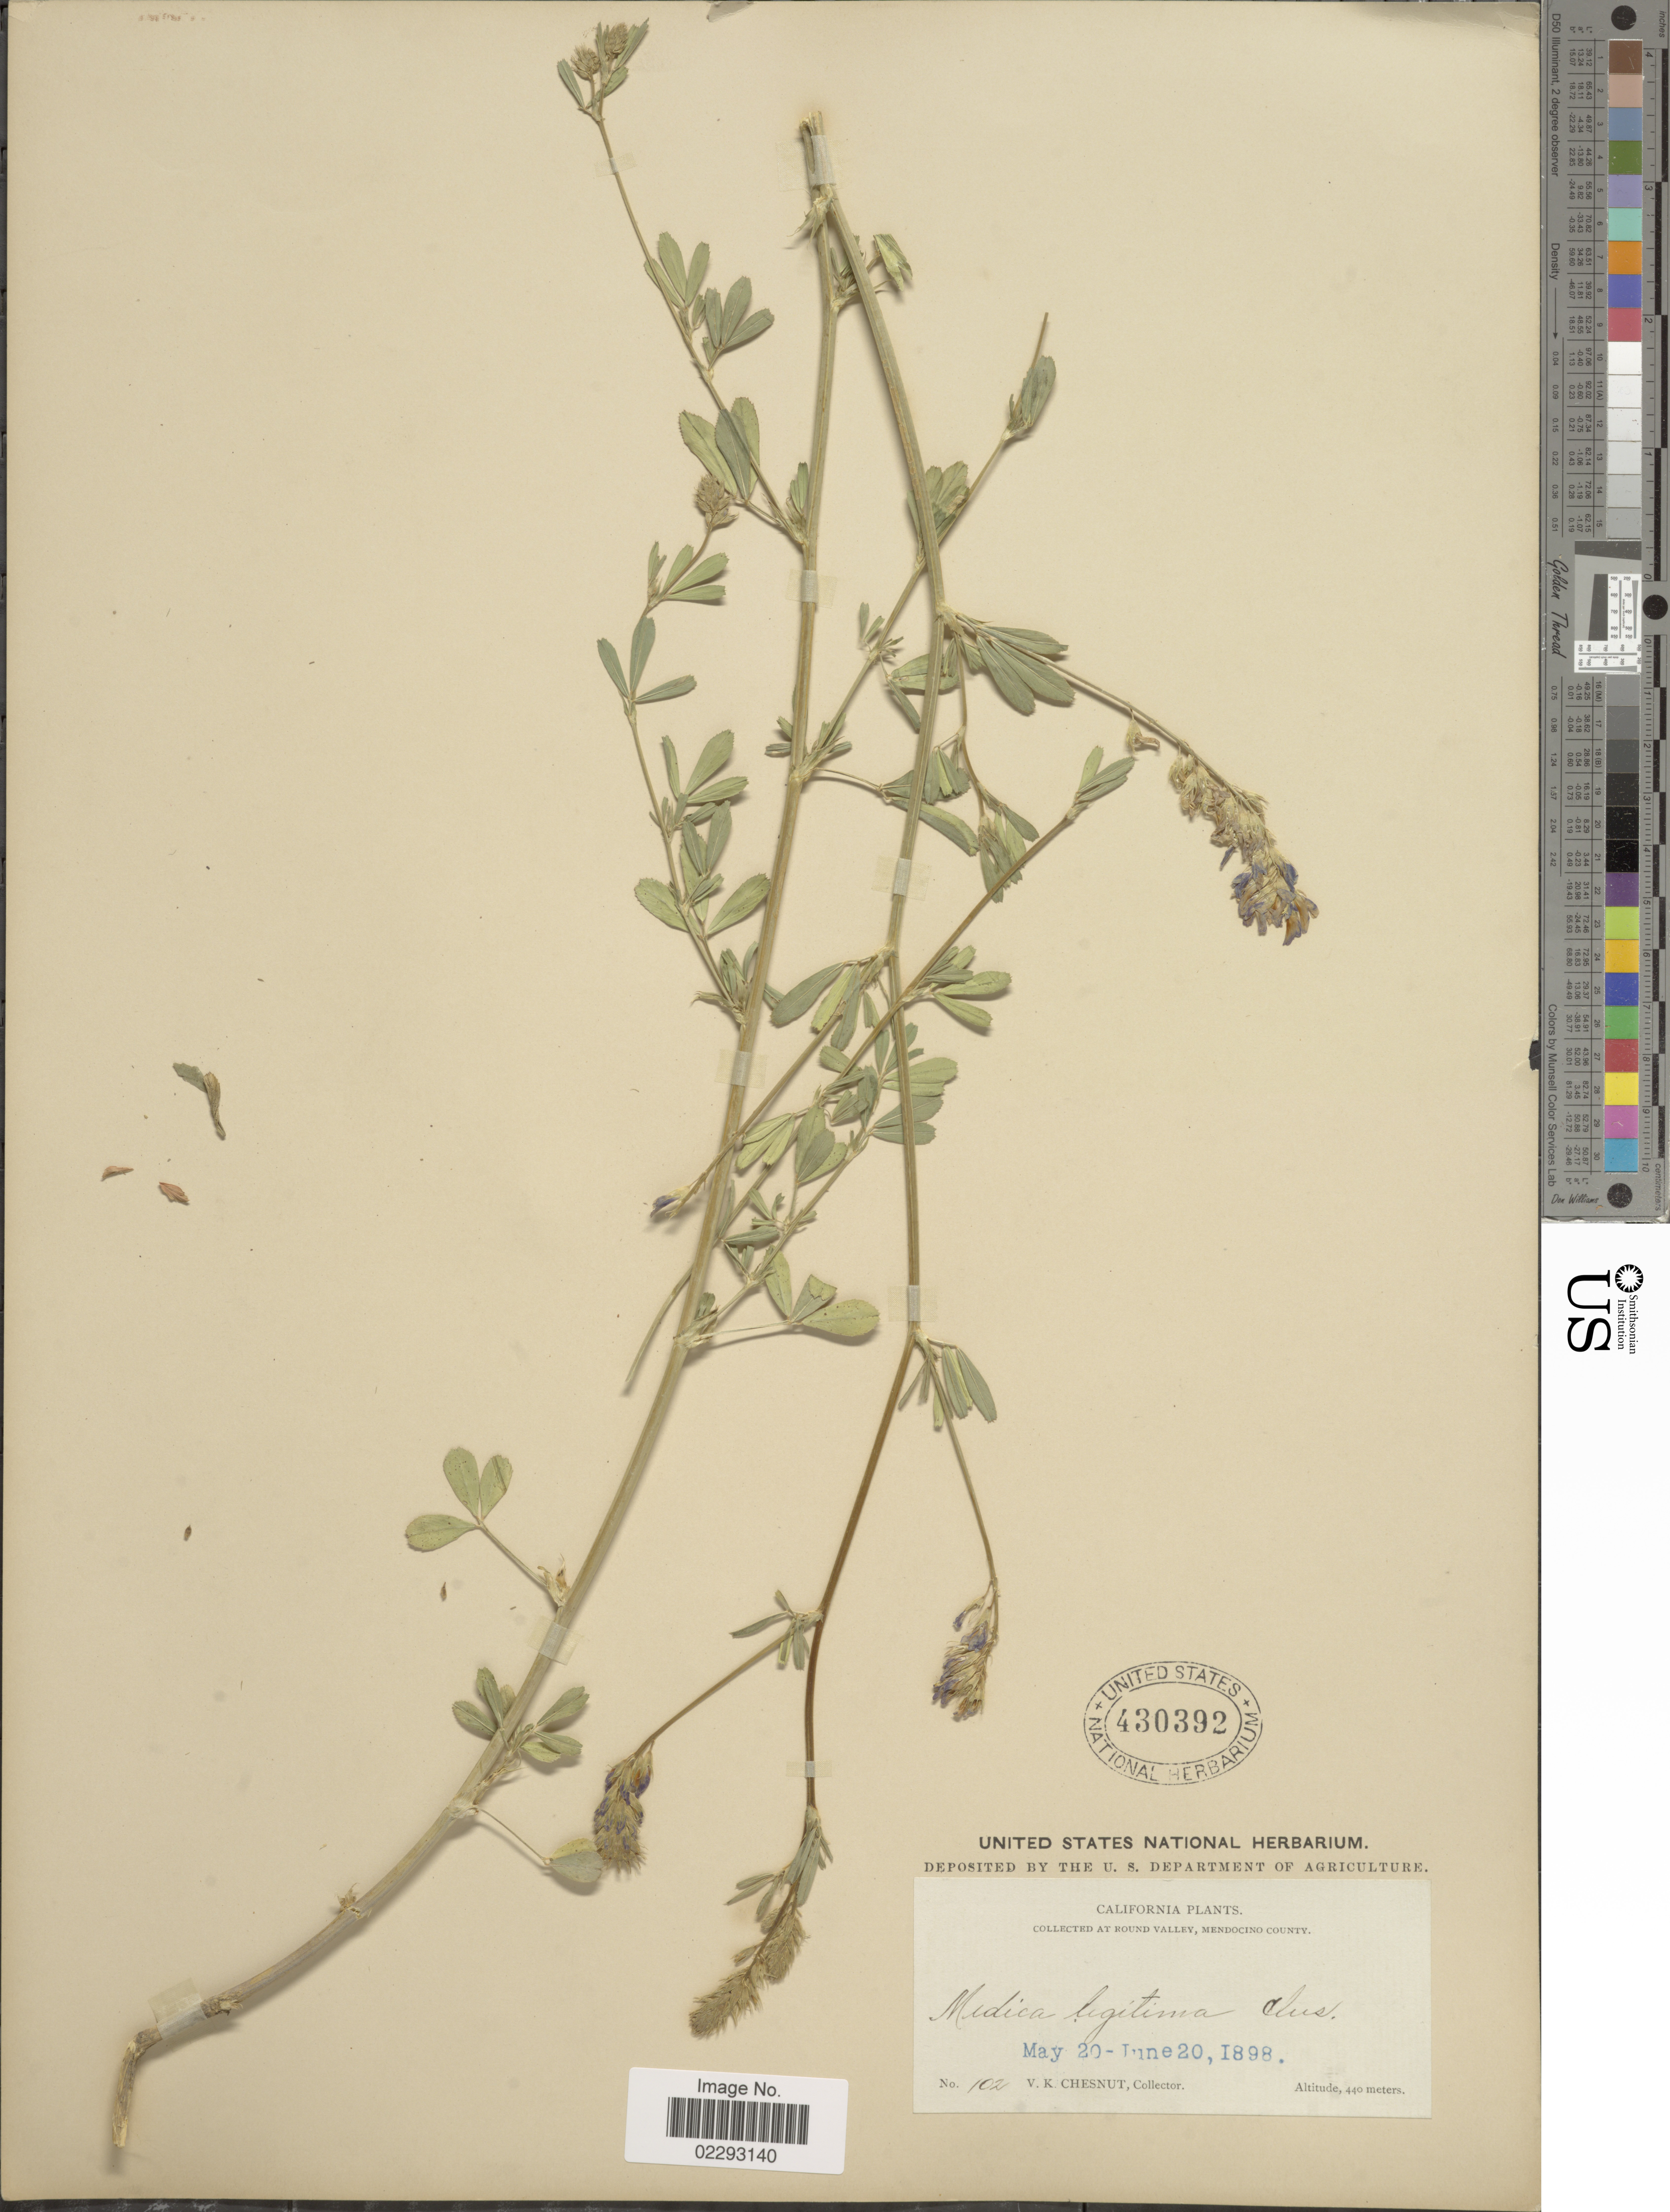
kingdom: Plantae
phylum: Tracheophyta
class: Magnoliopsida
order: Fabales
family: Fabaceae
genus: Medicago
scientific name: Medicago sativa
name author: L.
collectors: V. Chesnut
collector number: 102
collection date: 1898-05-20/1898-06-20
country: United States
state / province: California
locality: California.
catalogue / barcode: US 430392